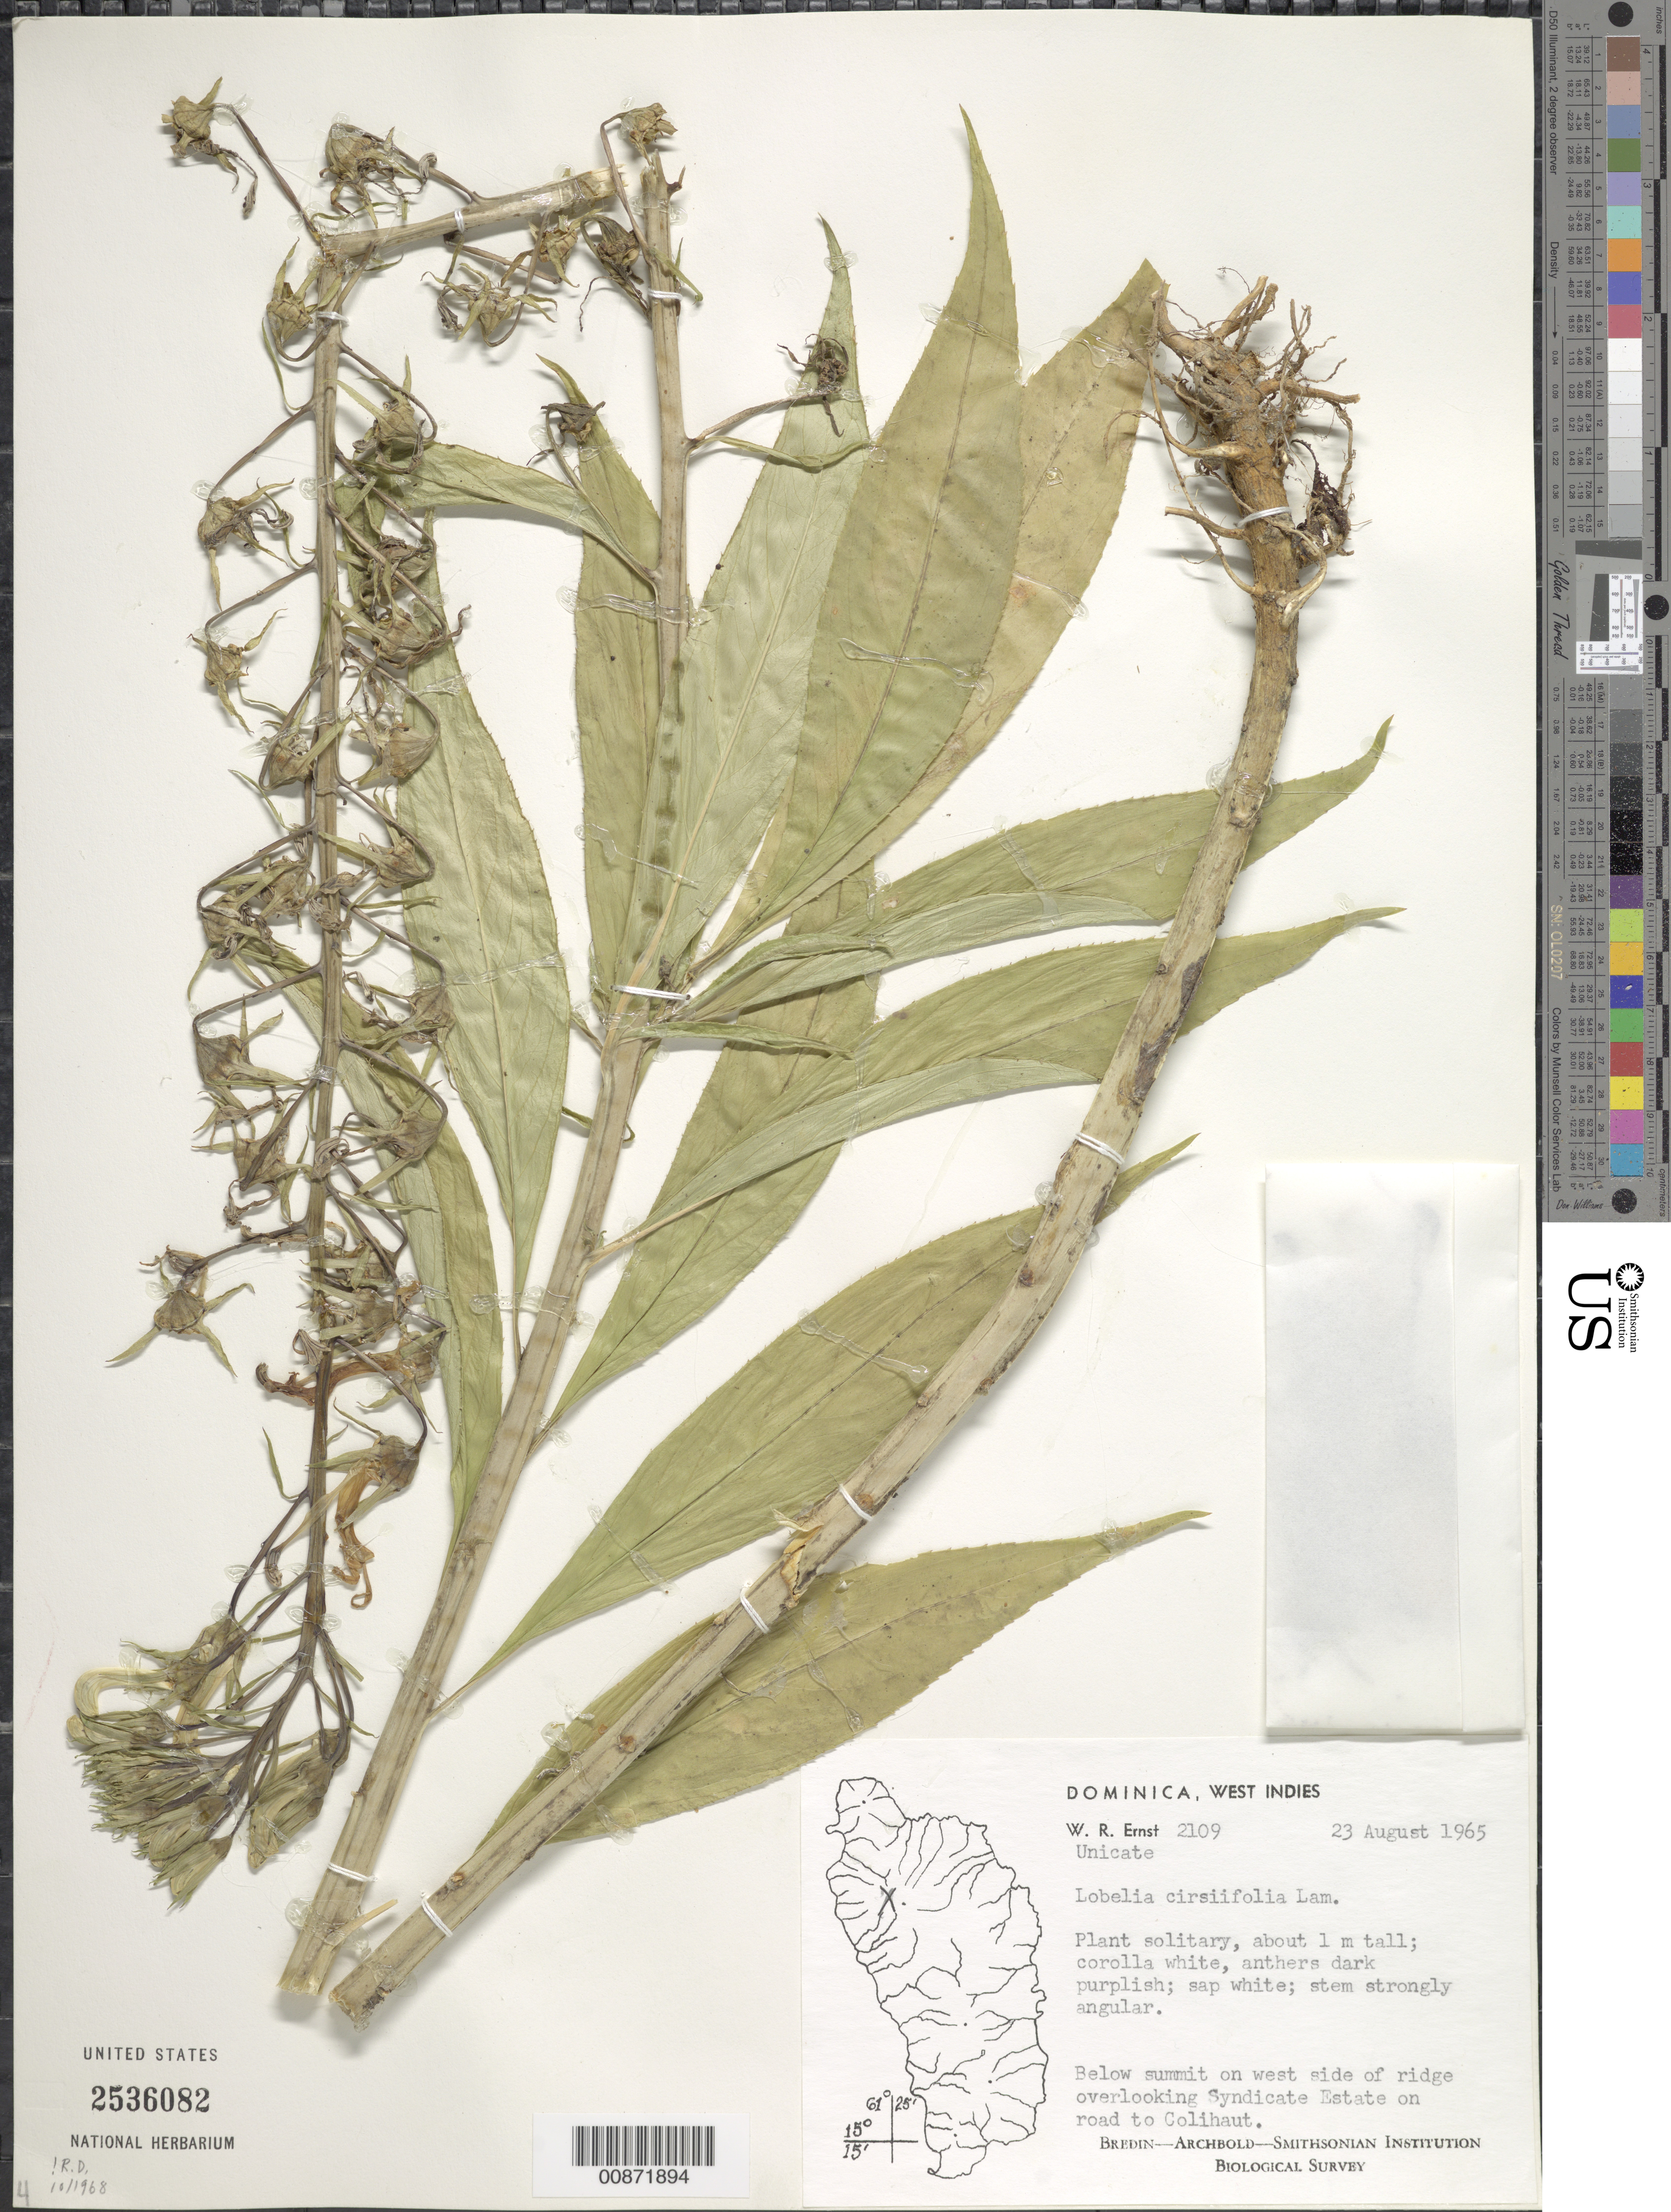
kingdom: Plantae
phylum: Tracheophyta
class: Magnoliopsida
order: Asterales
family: Campanulaceae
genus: Lobelia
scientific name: Lobelia cirsiifolia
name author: Lam.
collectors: W. R. Ernst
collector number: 2109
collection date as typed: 23 Aug 1965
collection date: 1965-08-23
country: Dominica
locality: Below summit on west side of ridge overlooking Syndicate Estate, on road to Colihaut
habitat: Montane. Along road.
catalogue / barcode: US 2536082